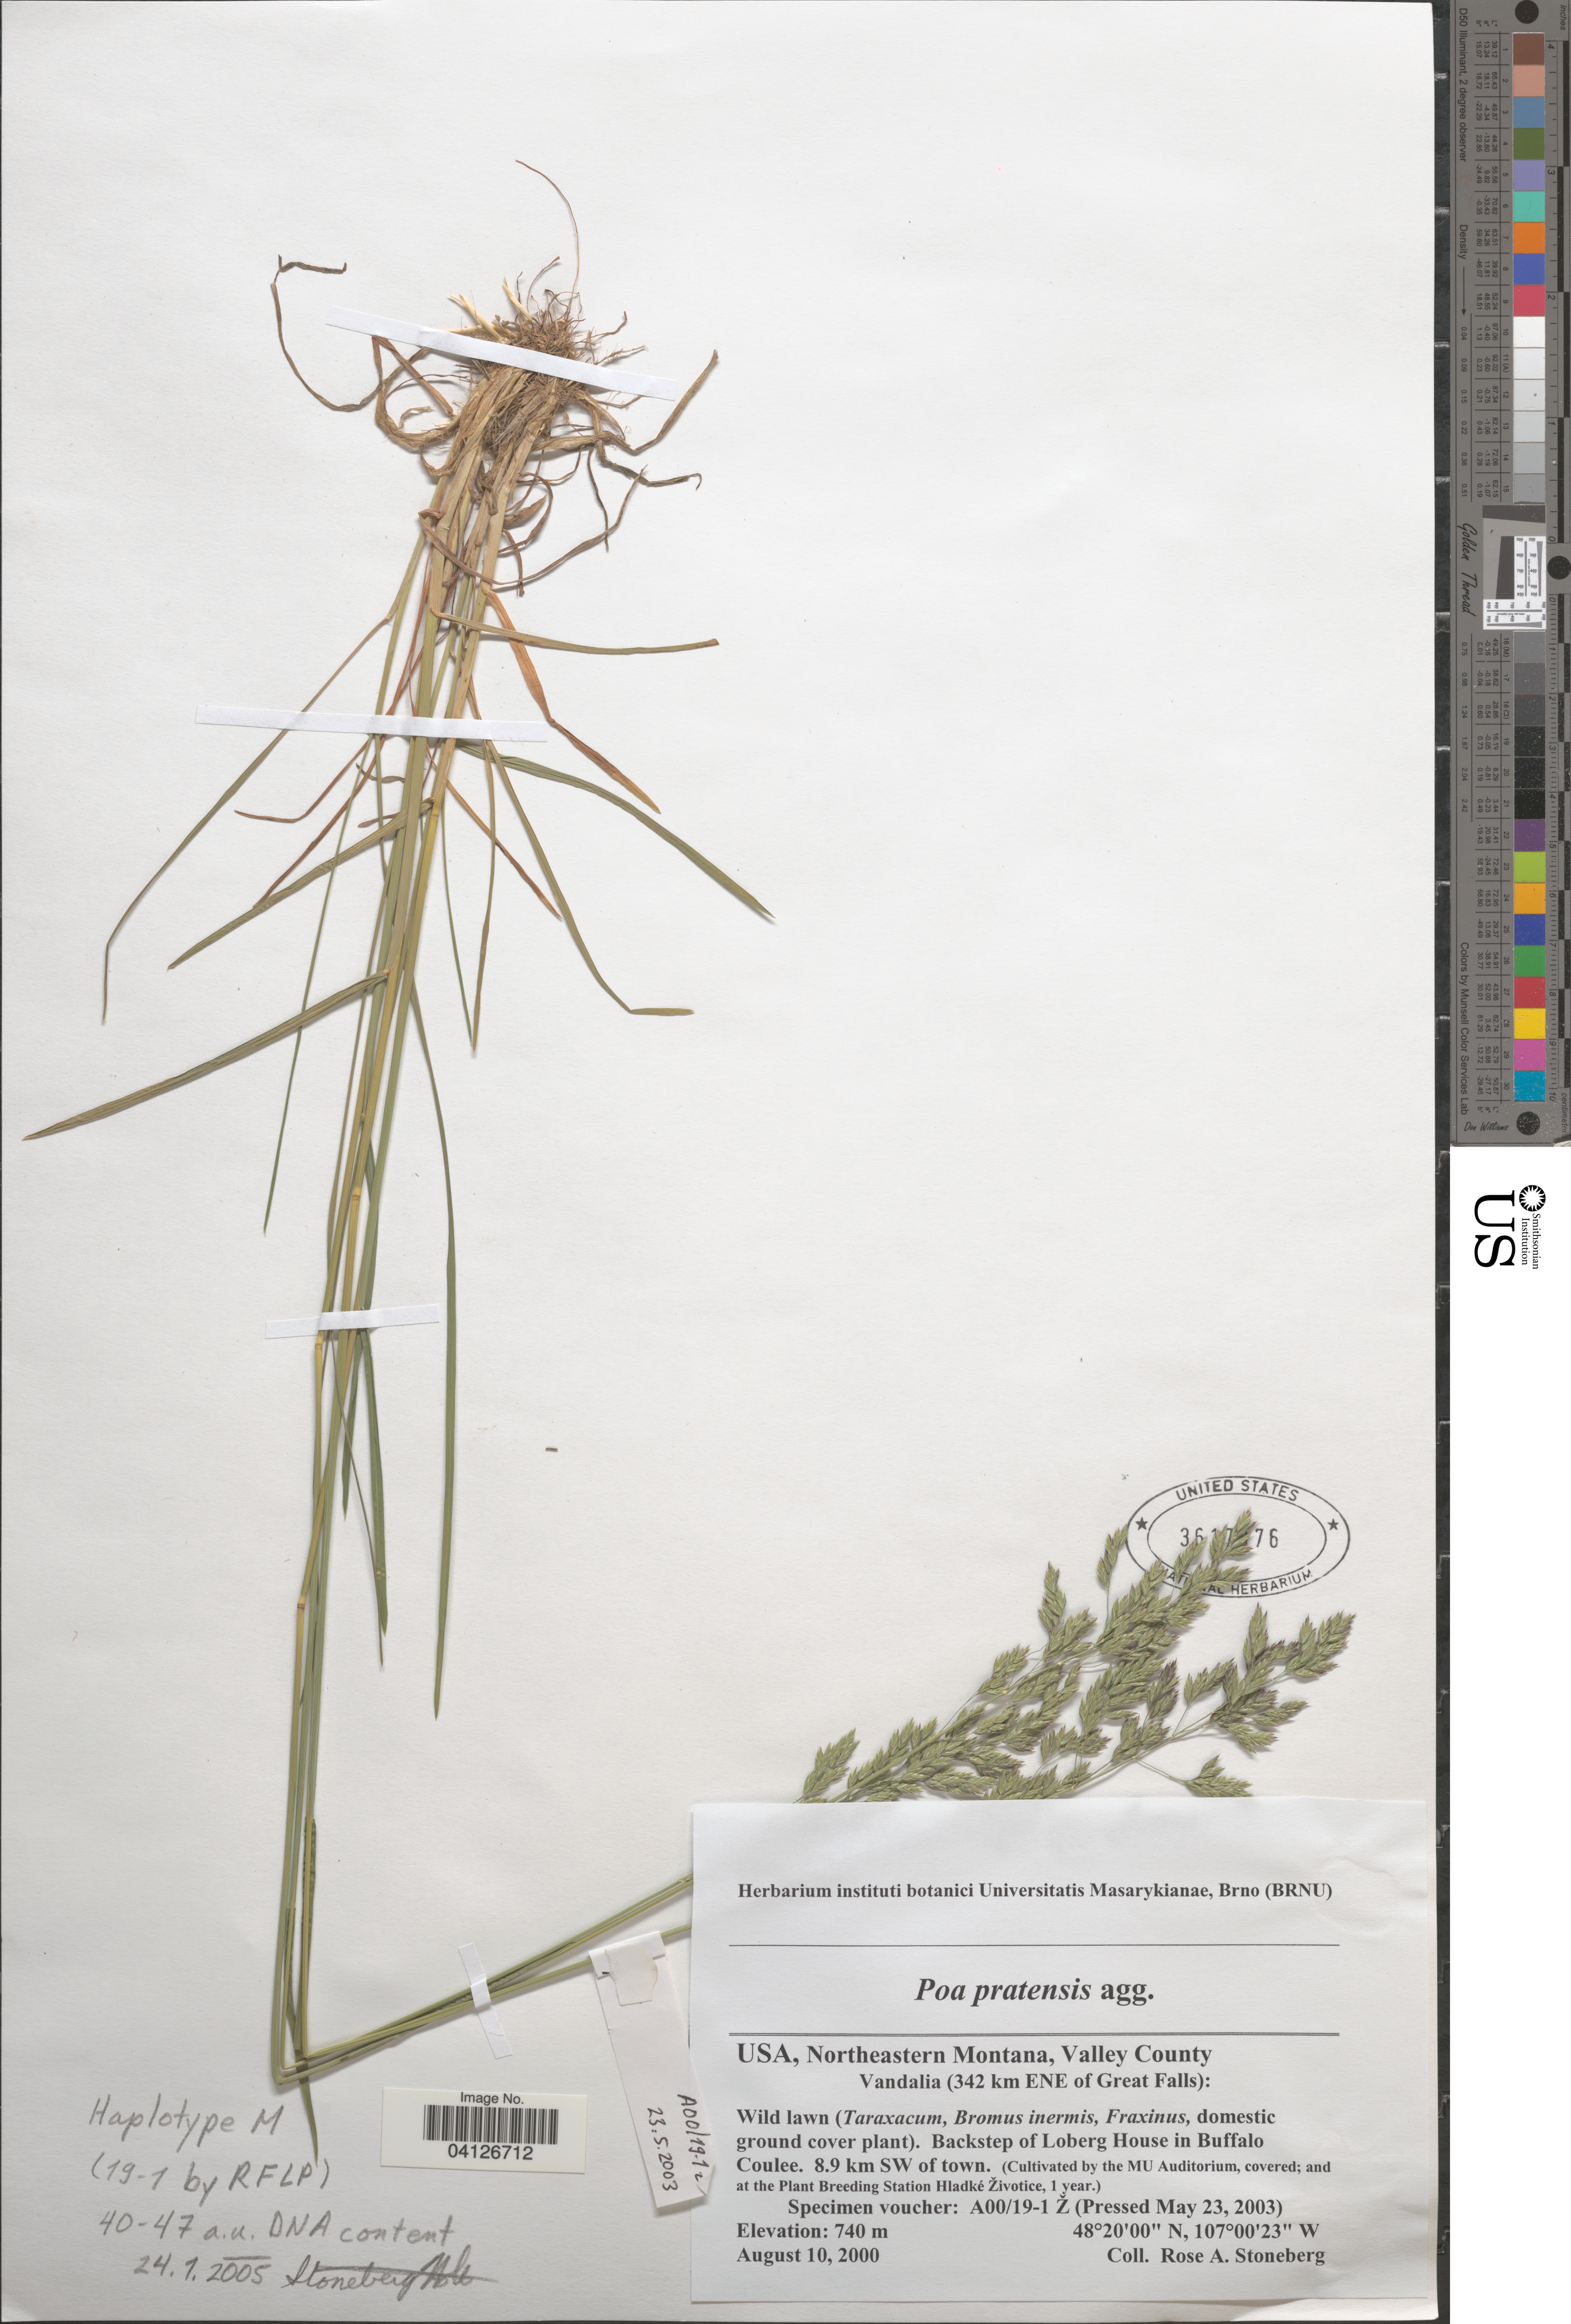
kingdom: Plantae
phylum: Tracheophyta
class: Liliopsida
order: Poales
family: Poaceae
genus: Poa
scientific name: Poa pratensis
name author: L.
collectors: Ex herb. instituti botanici Universitatis Masarykianae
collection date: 2003-05-23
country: Czechia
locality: (Cultivated by the MU Auditorium, covered; and at the Plant Breeding Station Hladké Životice, 1 year.).